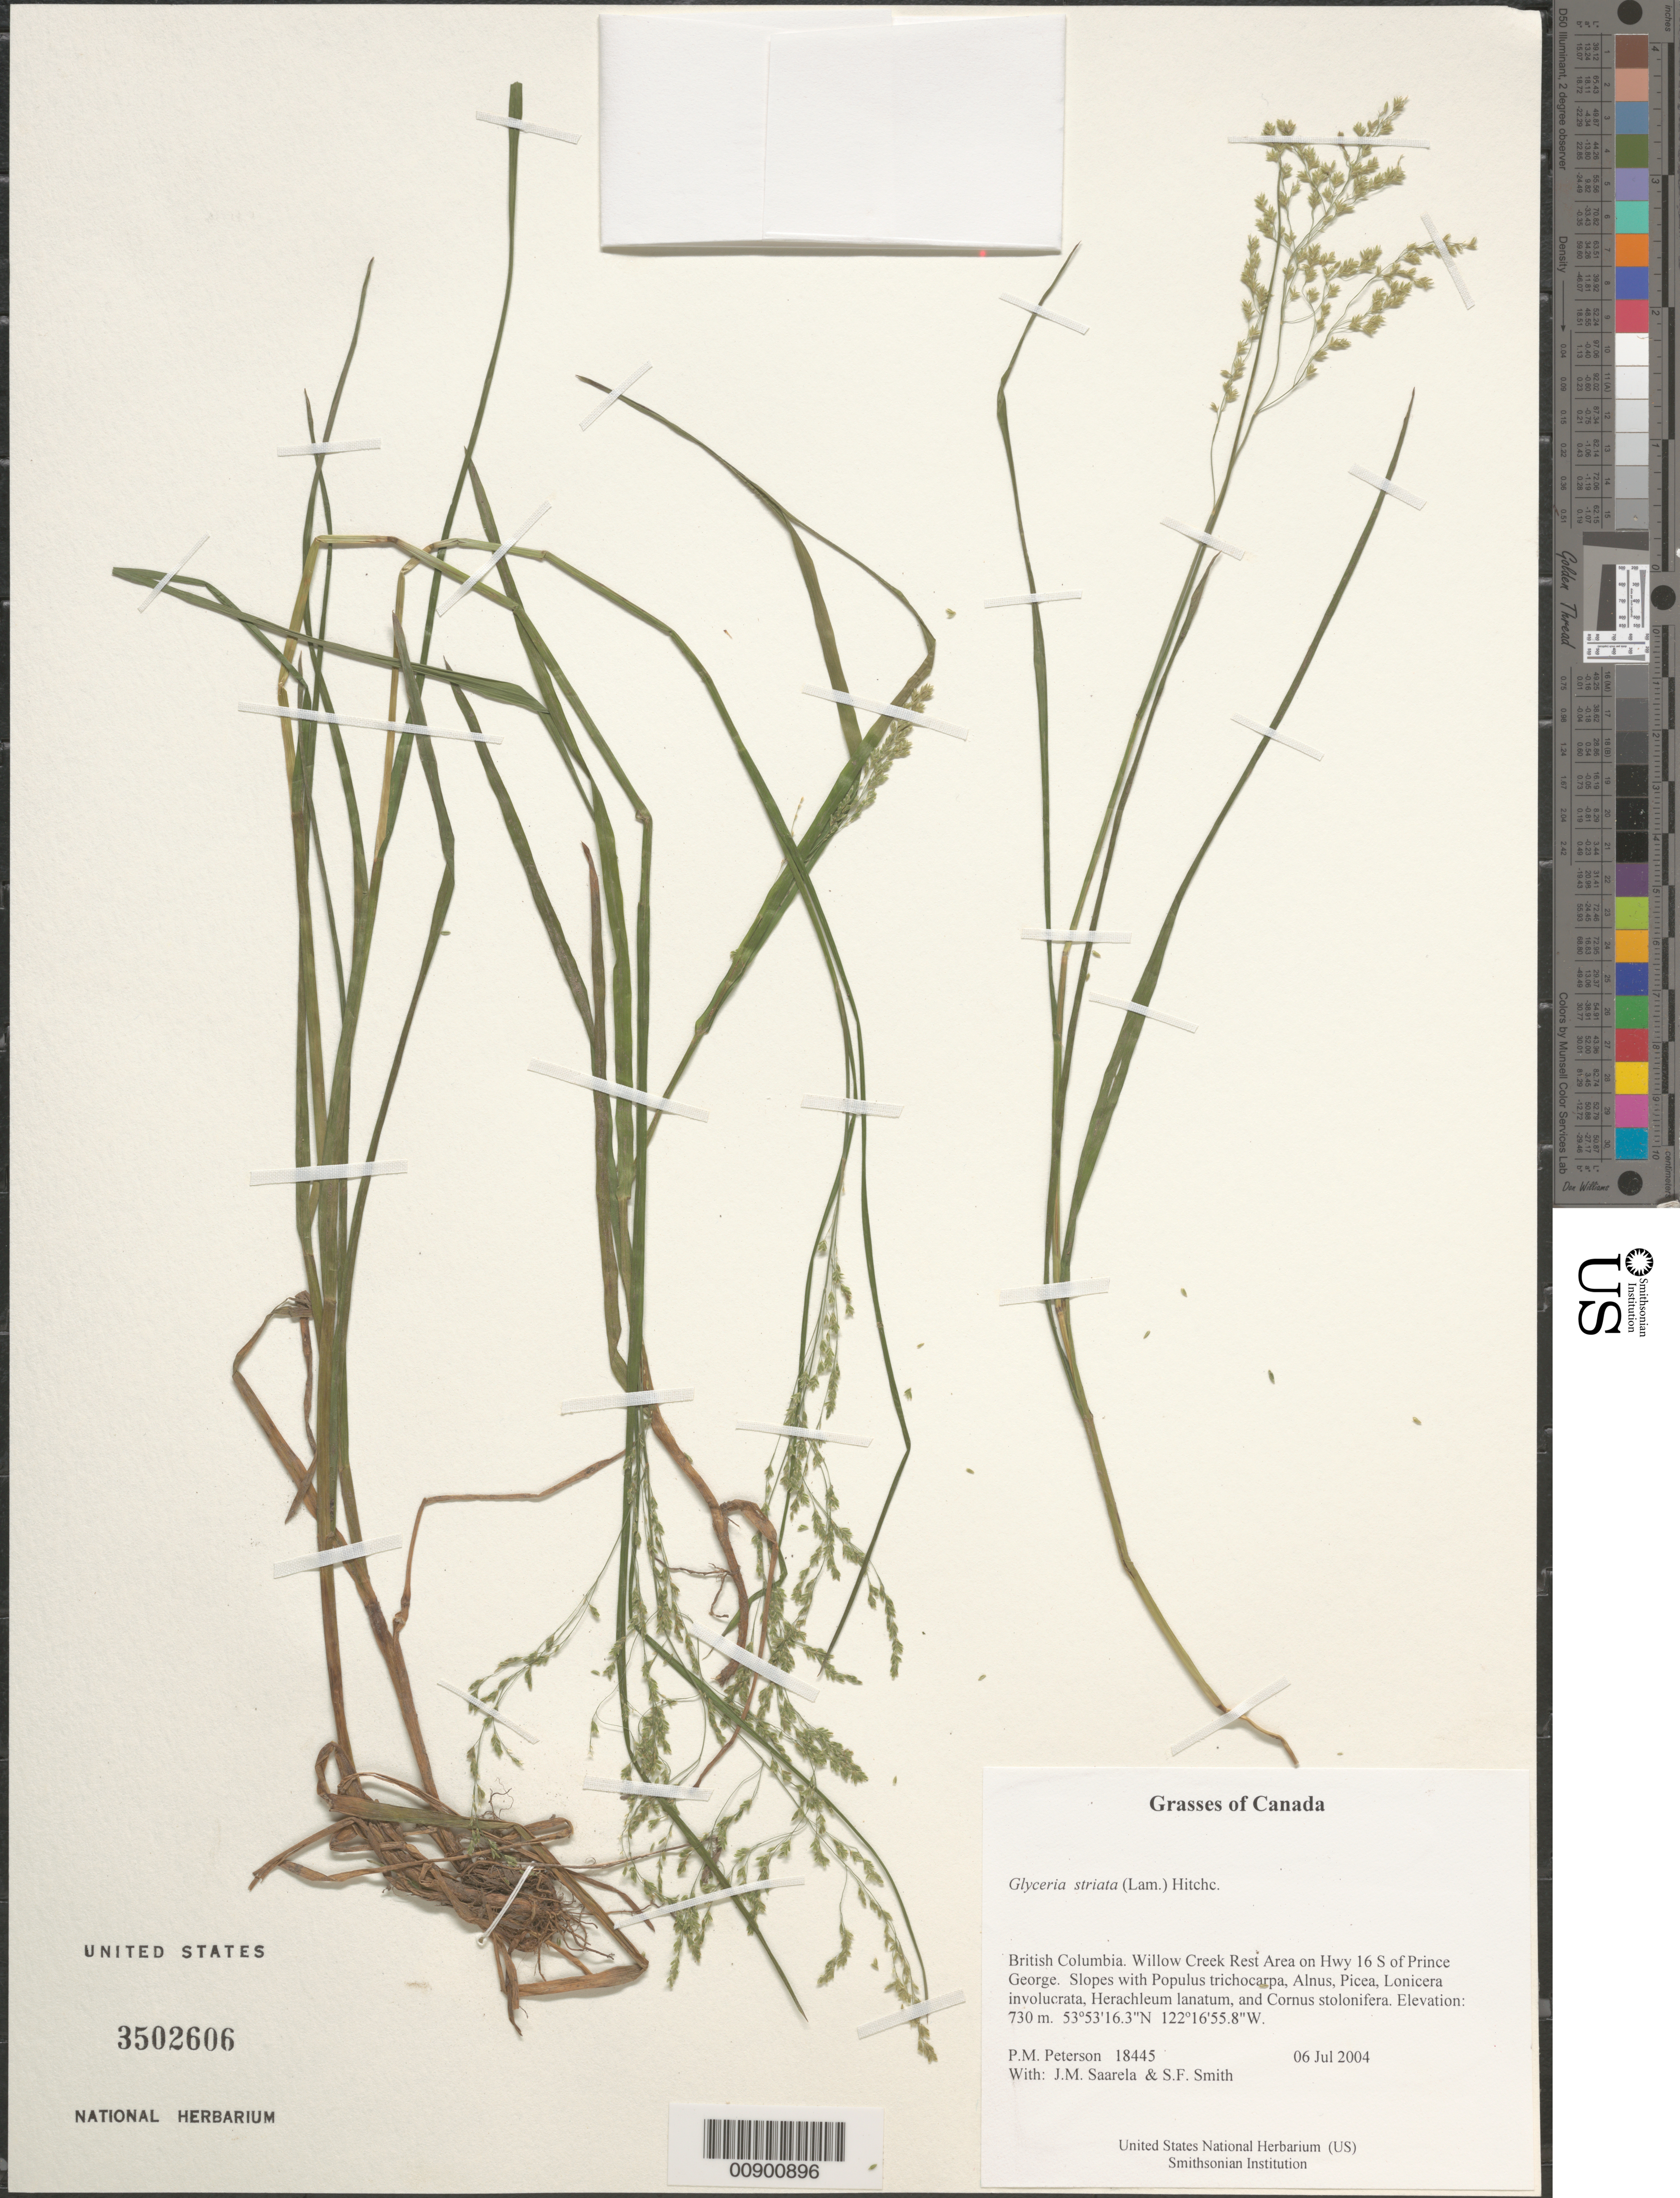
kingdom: Plantae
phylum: Tracheophyta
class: Liliopsida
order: Poales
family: Poaceae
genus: Glyceria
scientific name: Glyceria striata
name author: (Lam.) Hitchc.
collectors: P. M. Peterson, J. Saarela & S.F. Smith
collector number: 18445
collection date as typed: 06 Jul 2004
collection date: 2004-07-06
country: Canada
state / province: British Columbia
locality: Willow Creek Rest Area on Hwy 16 S of Prince George. Slopes with Populus trichocarpa, Alnus, Picea, Lonicera involucrata, Herachleum lanatum, and Cornus stolonifera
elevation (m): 730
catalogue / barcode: US 3502606